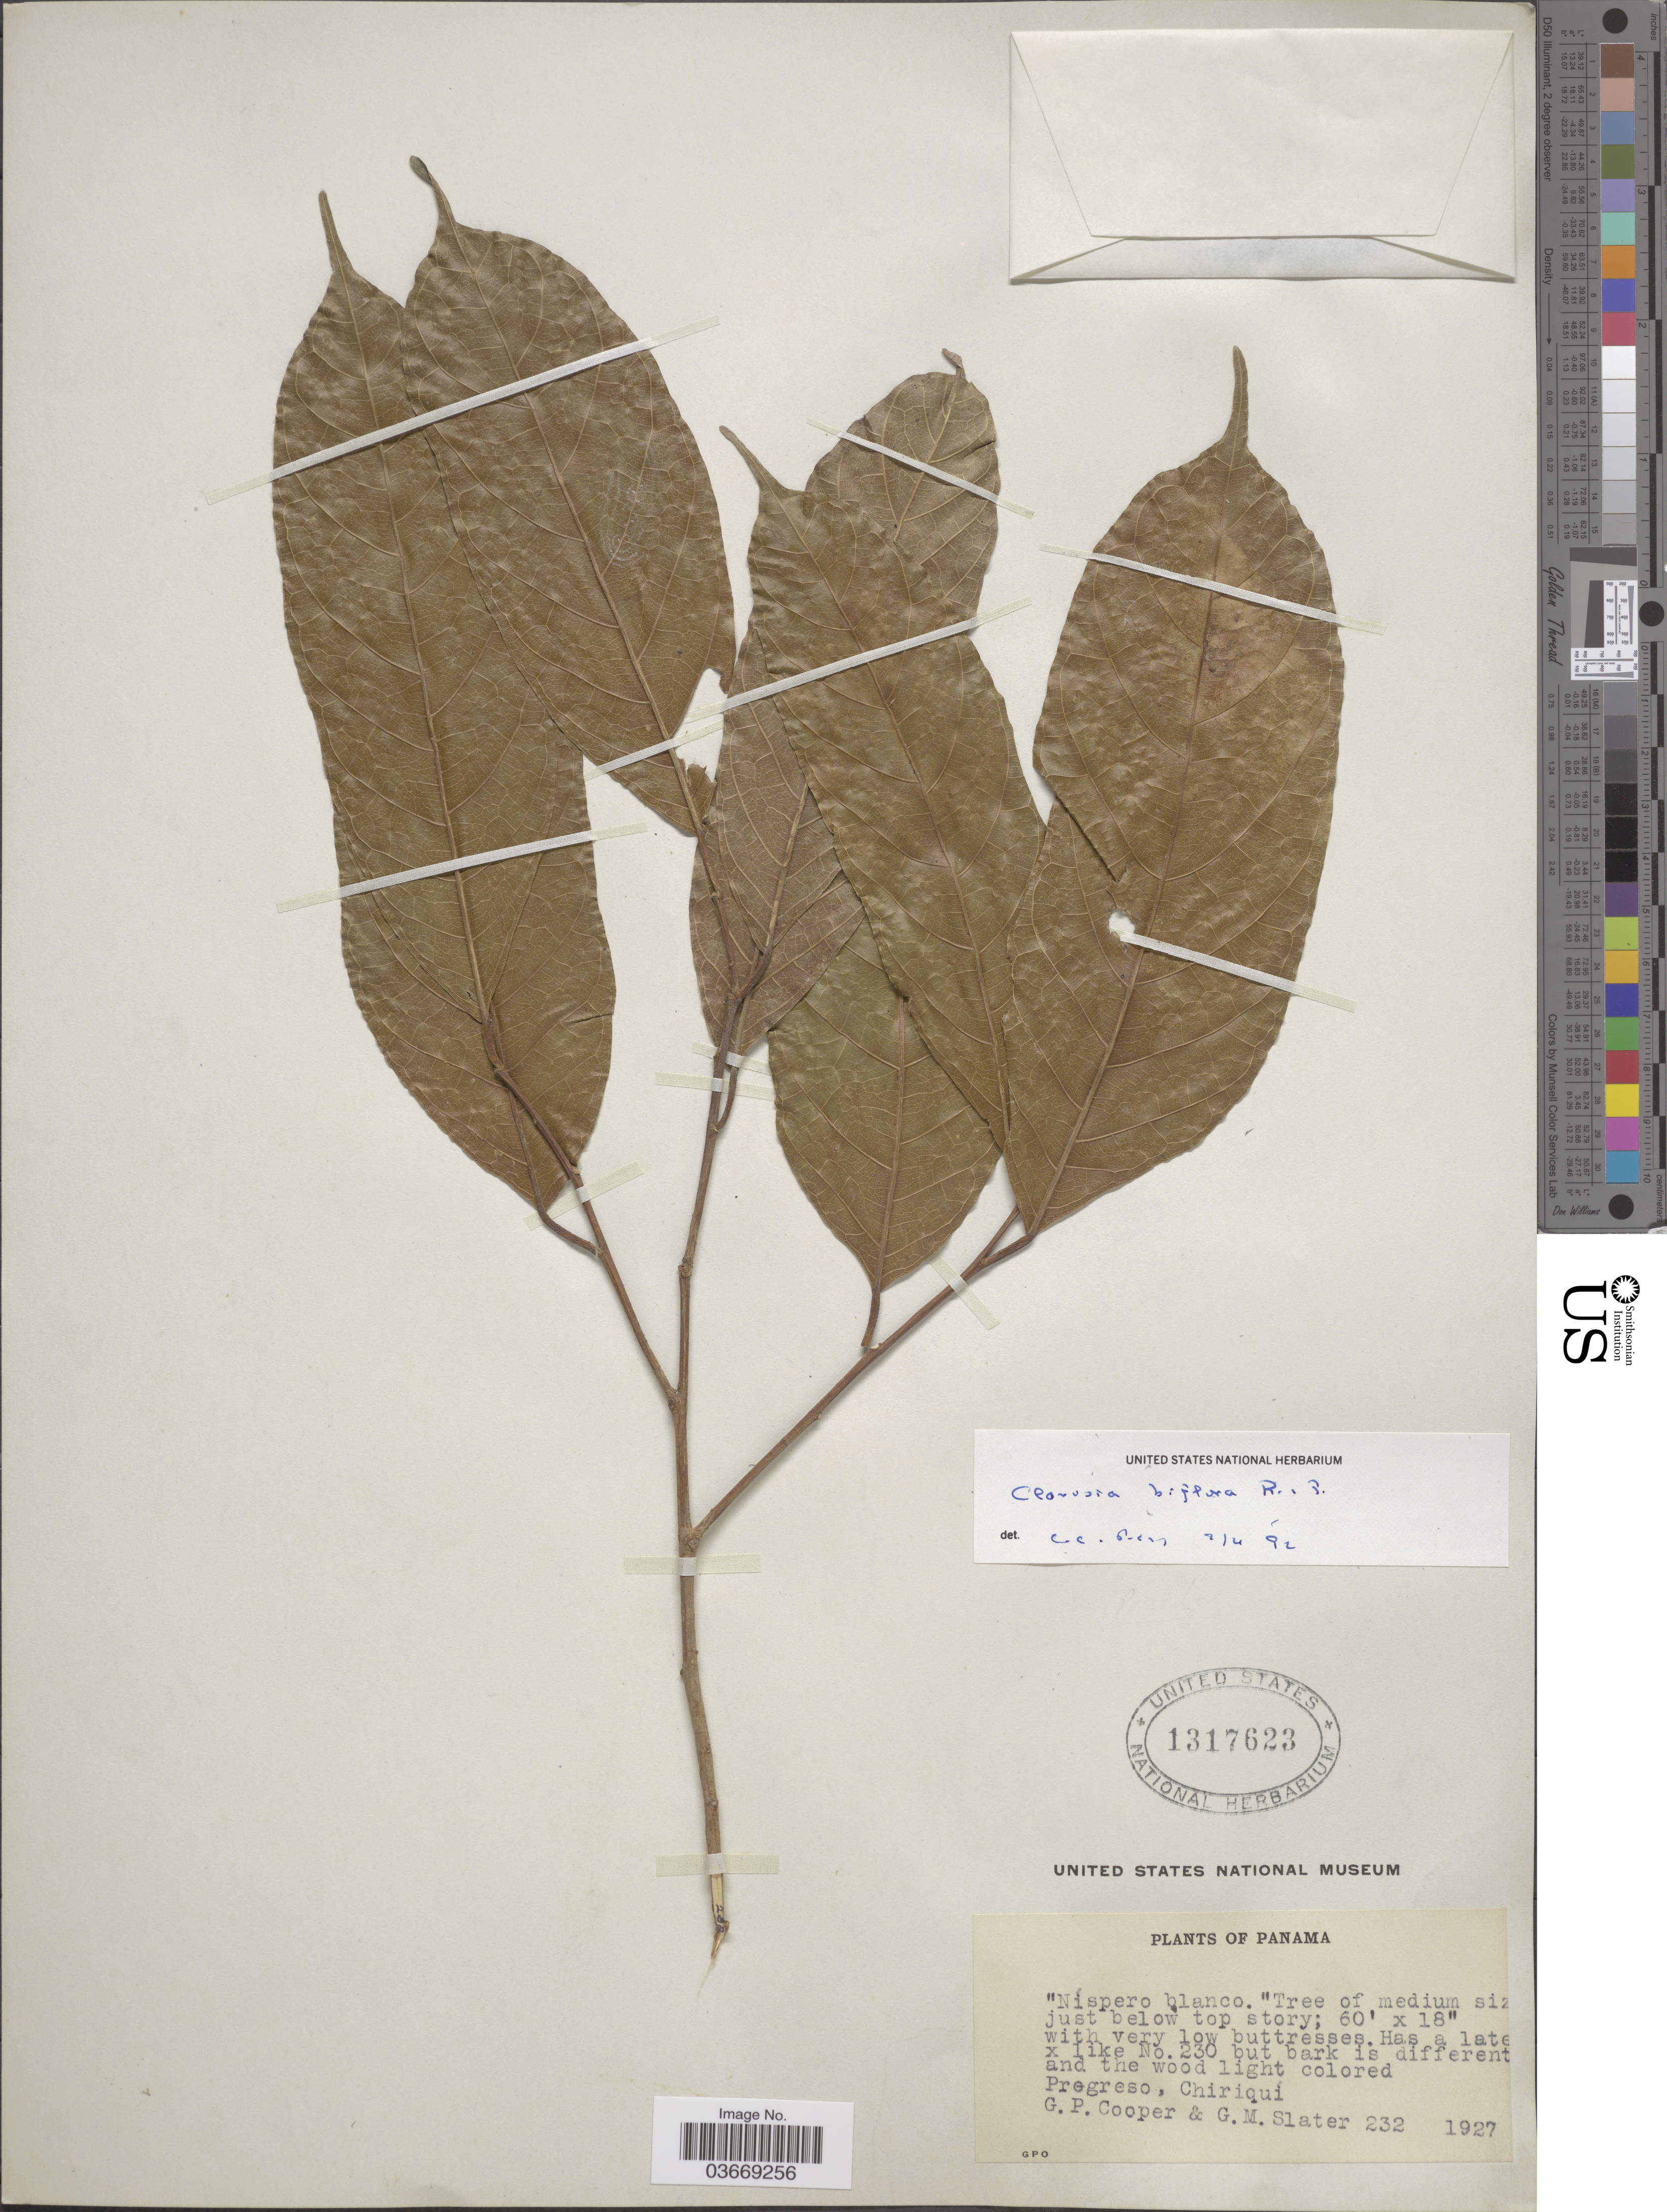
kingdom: Plantae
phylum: Tracheophyta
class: Magnoliopsida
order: Rosales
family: Moraceae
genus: Clarisia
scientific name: Clarisia biflora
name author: Ruiz & Pav.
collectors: G. Cooper & G. Slater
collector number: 232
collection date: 1927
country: Panama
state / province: Chiriqui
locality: Pregreso.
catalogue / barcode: US 1317623